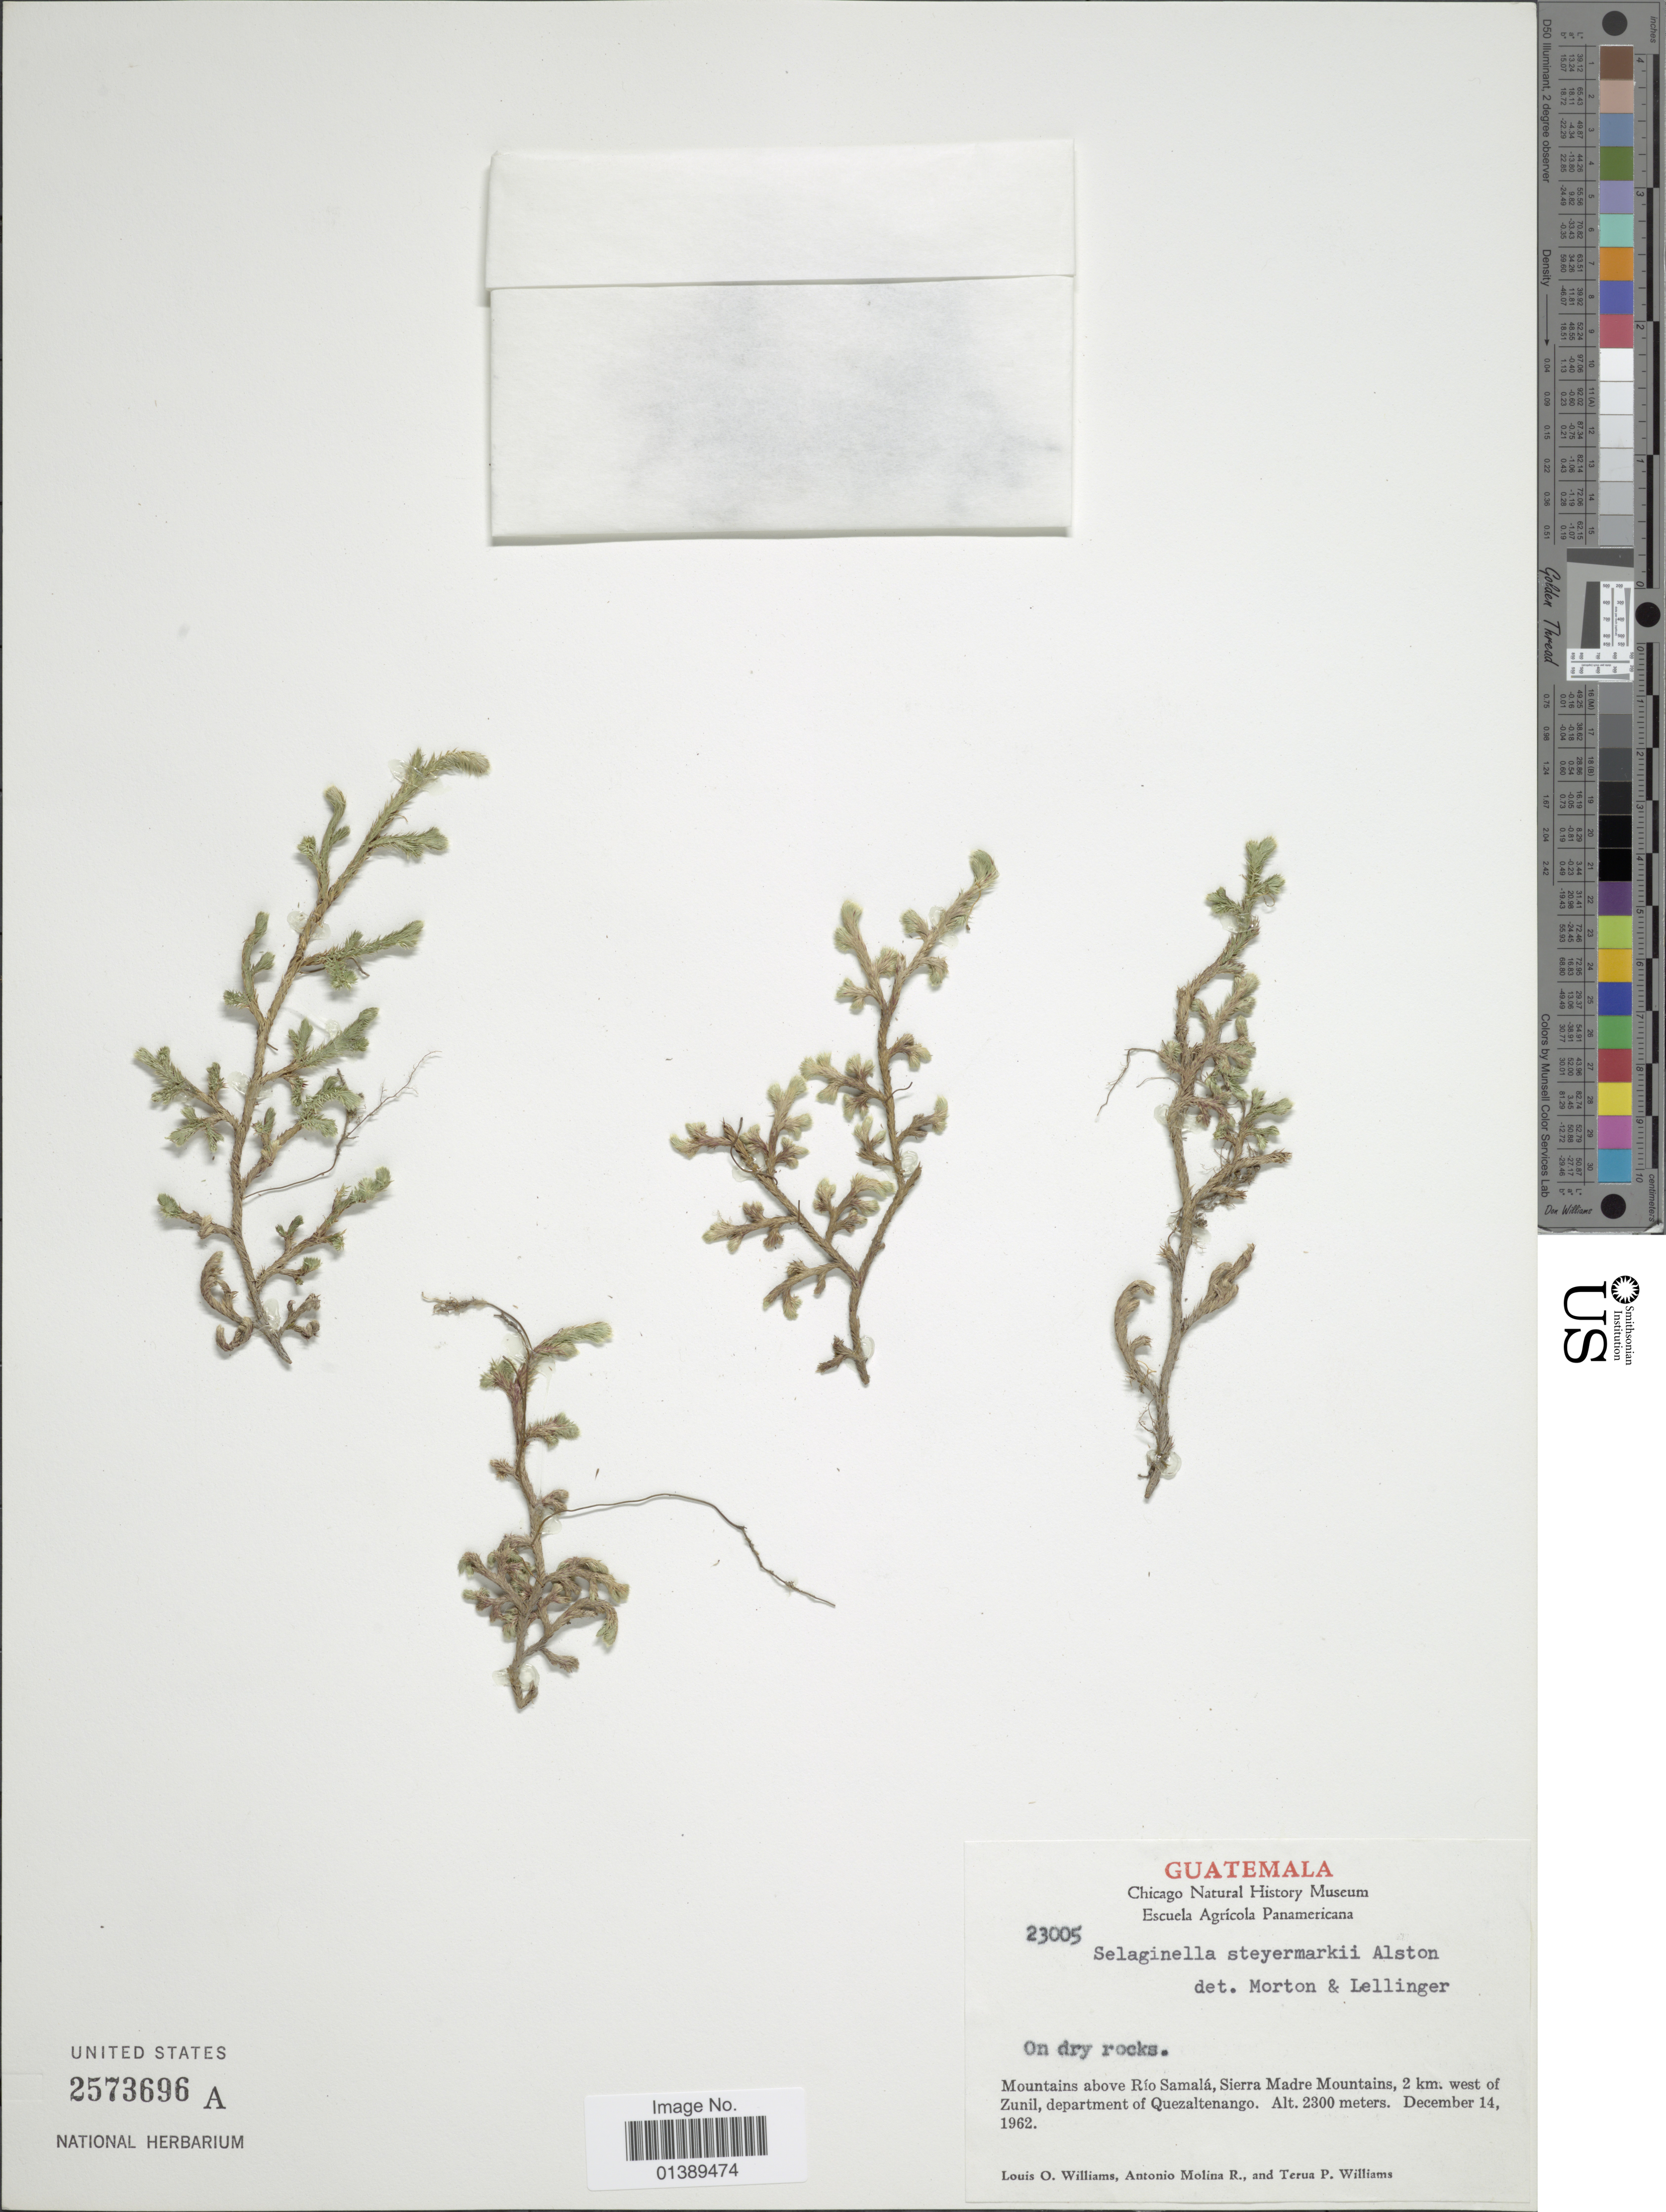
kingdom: Plantae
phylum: Tracheophyta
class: Lycopodiopsida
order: Selaginellales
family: Selaginellaceae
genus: Selaginella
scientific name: Selaginella steyermarkii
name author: Alston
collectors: L. O. Williams, A. Molina R. & T. P. Williams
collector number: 23005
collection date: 1962-12-14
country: Guatemala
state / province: Quetzaltenango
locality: Mountains above Río Samalá, Sierra Madre Mountains, 2 km. west of Zunil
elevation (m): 2300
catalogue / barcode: US 2573696A